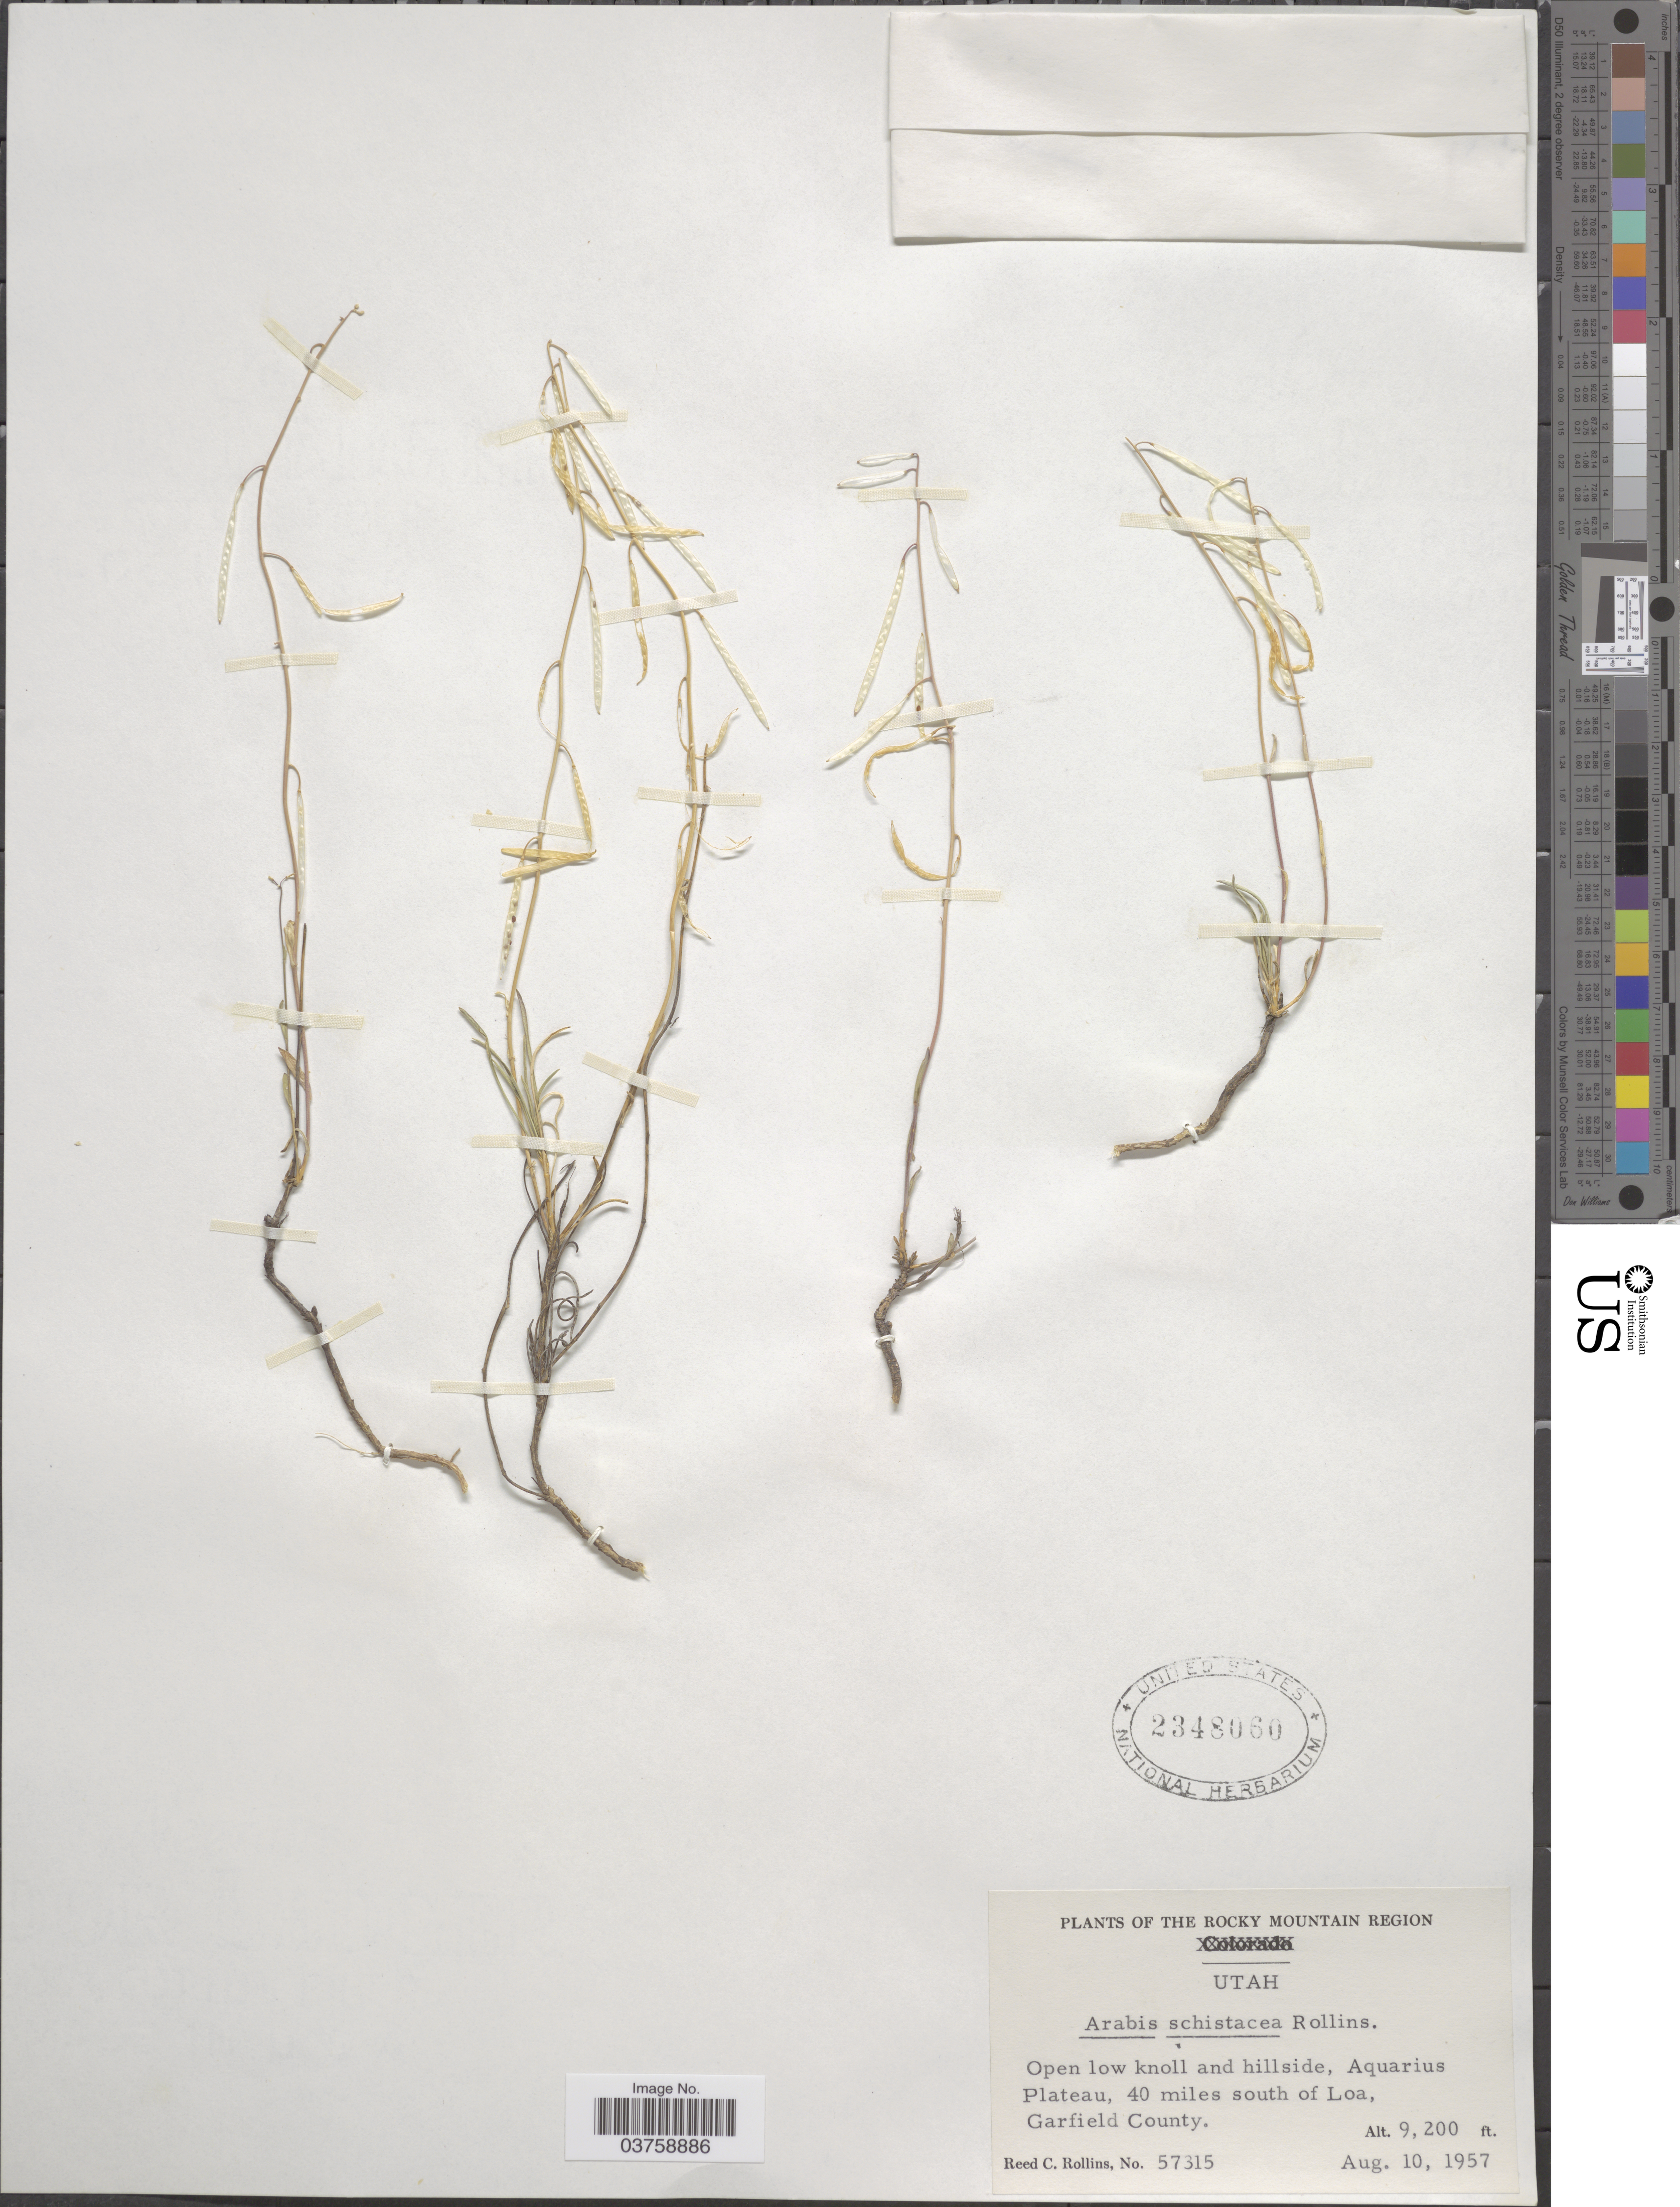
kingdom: Plantae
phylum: Tracheophyta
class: Magnoliopsida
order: Brassicales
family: Brassicaceae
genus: Arabis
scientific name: Arabis schistacea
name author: Rollins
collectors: R. C. Rollins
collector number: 57315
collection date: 1957-08-10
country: United States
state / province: Utah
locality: The Rocky Mountain Region. Aquarius Plateau, 40 miles south of Loa, Garfield County.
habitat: open low knoll and hillside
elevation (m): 2804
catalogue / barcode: US 2348060